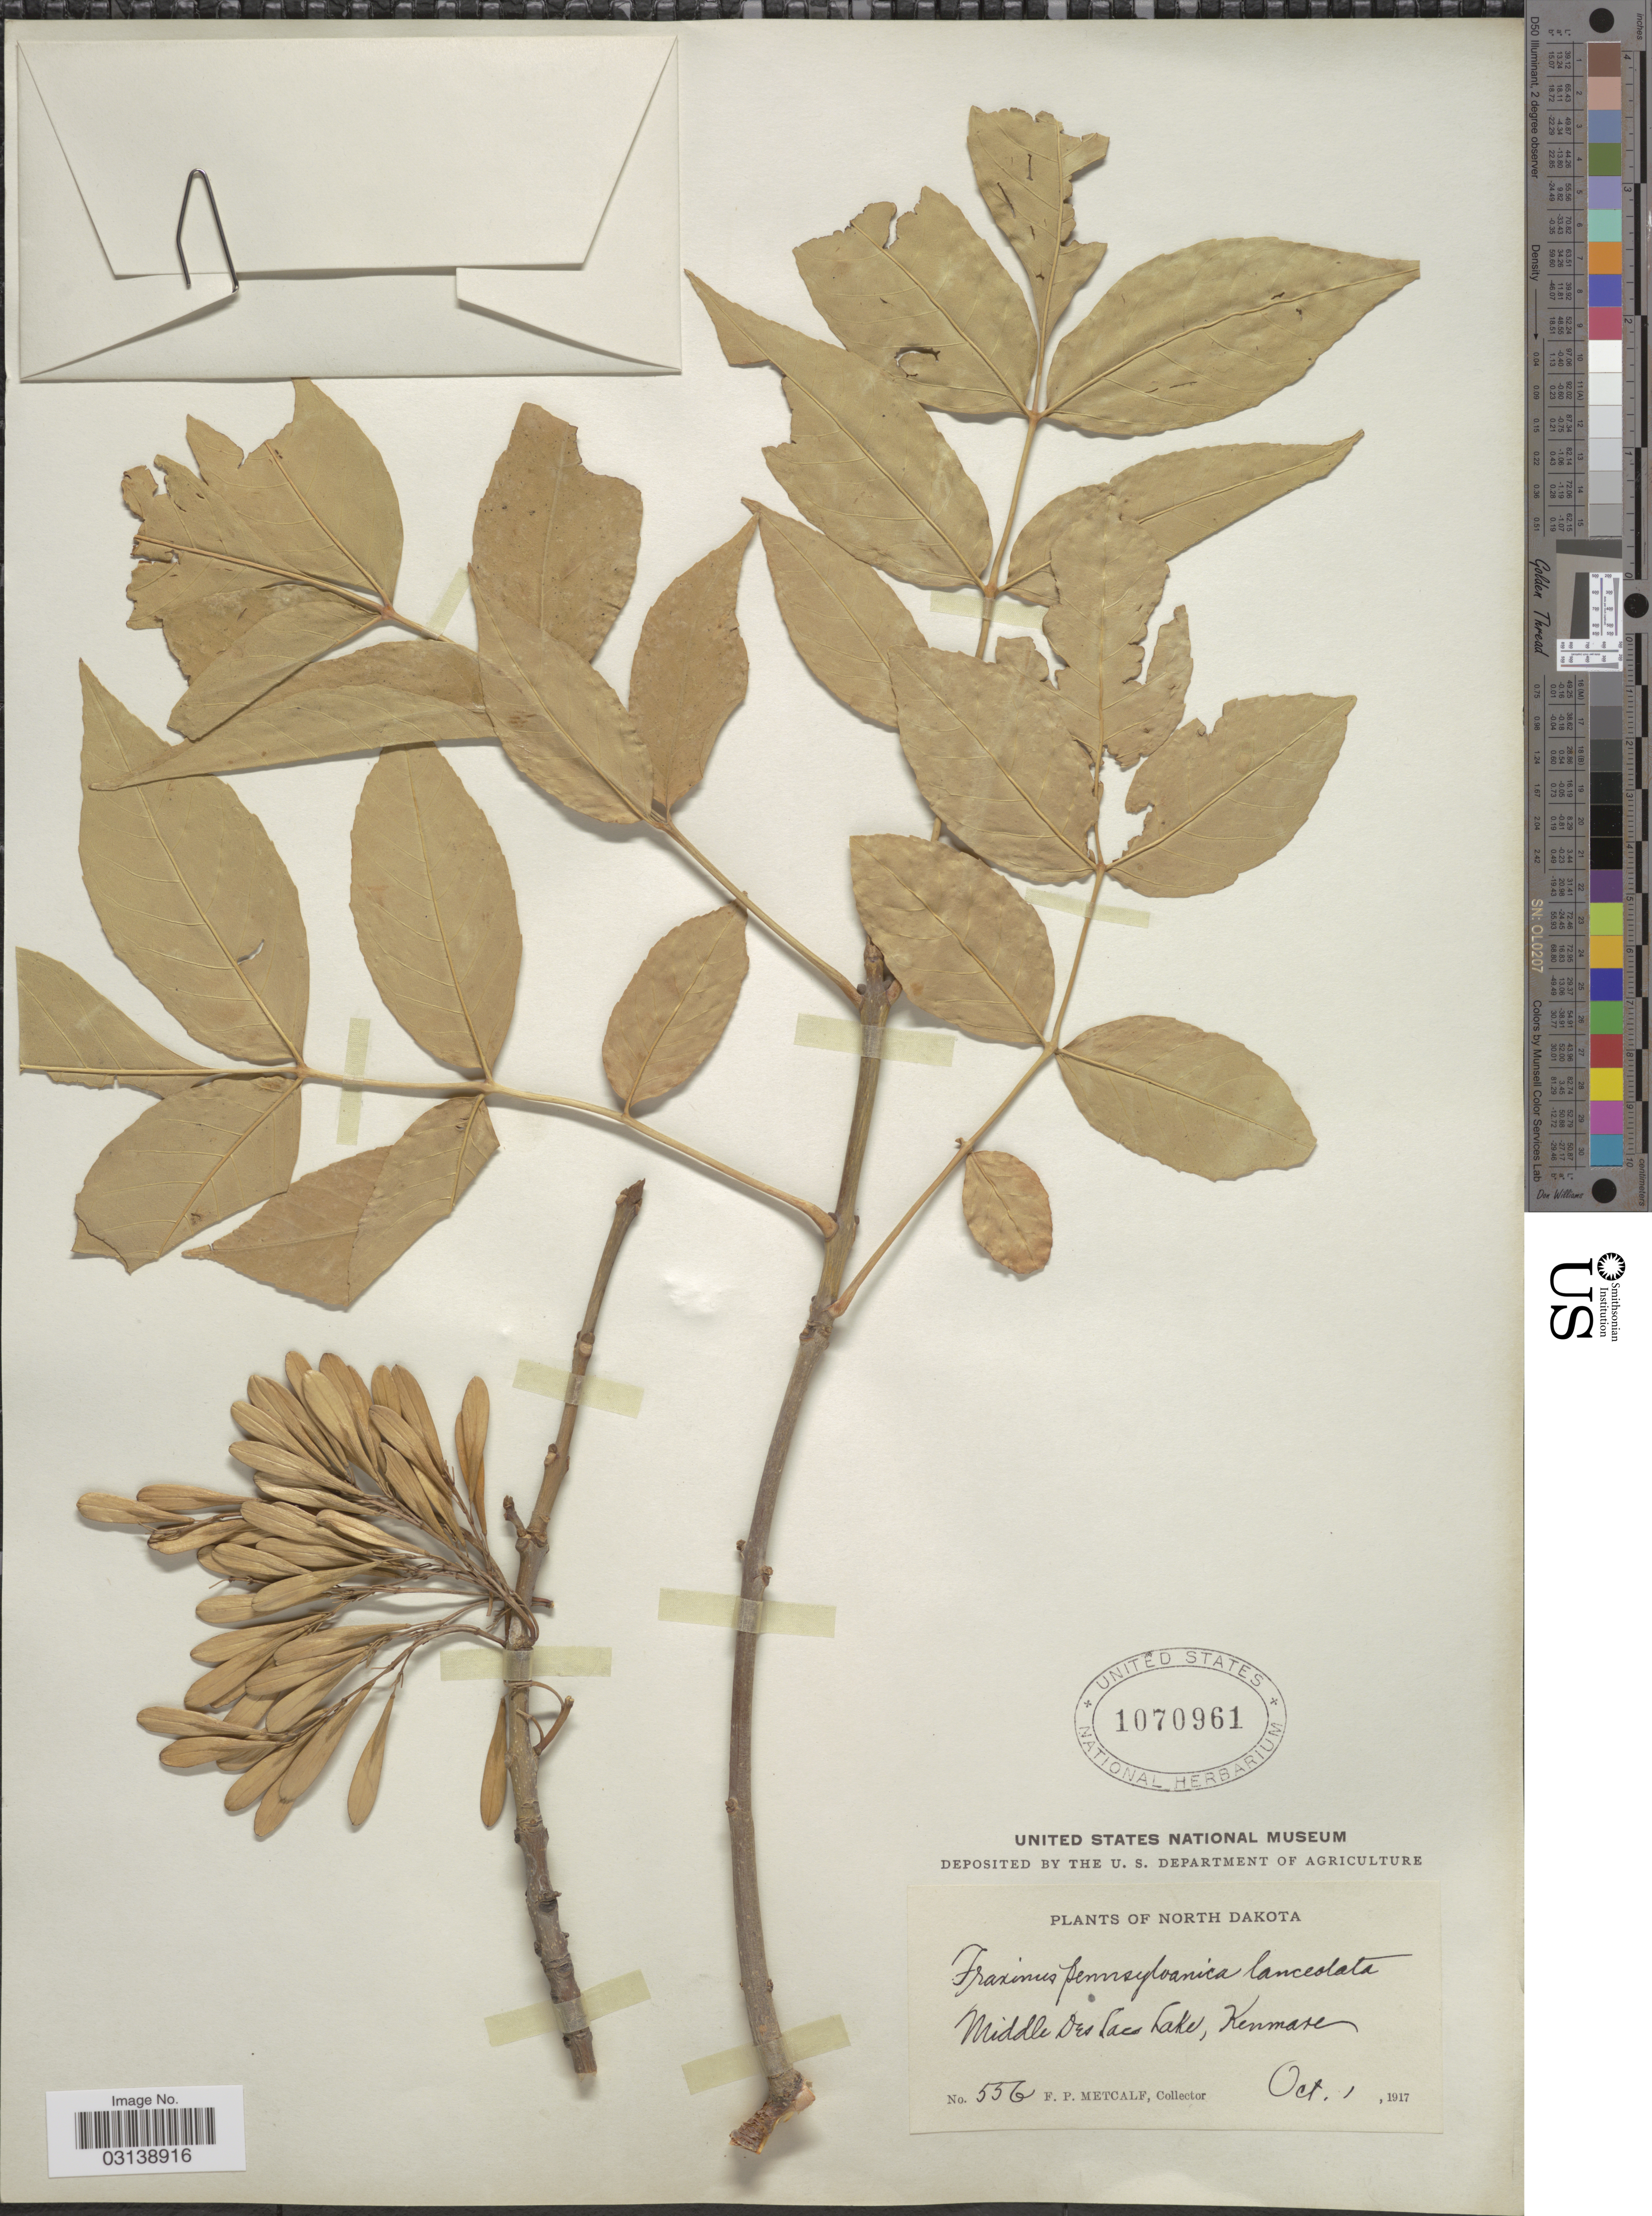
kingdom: Plantae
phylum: Tracheophyta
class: Magnoliopsida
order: Lamiales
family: Oleaceae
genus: Fraxinus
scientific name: Fraxinus pennsylvanica var. campestris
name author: (Britton) F.C. Gates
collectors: F. Metcalf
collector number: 556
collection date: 1917-10-01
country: United States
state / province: North Dakota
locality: Middle Des Lacs Lake, Kenmare.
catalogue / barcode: US 1070961